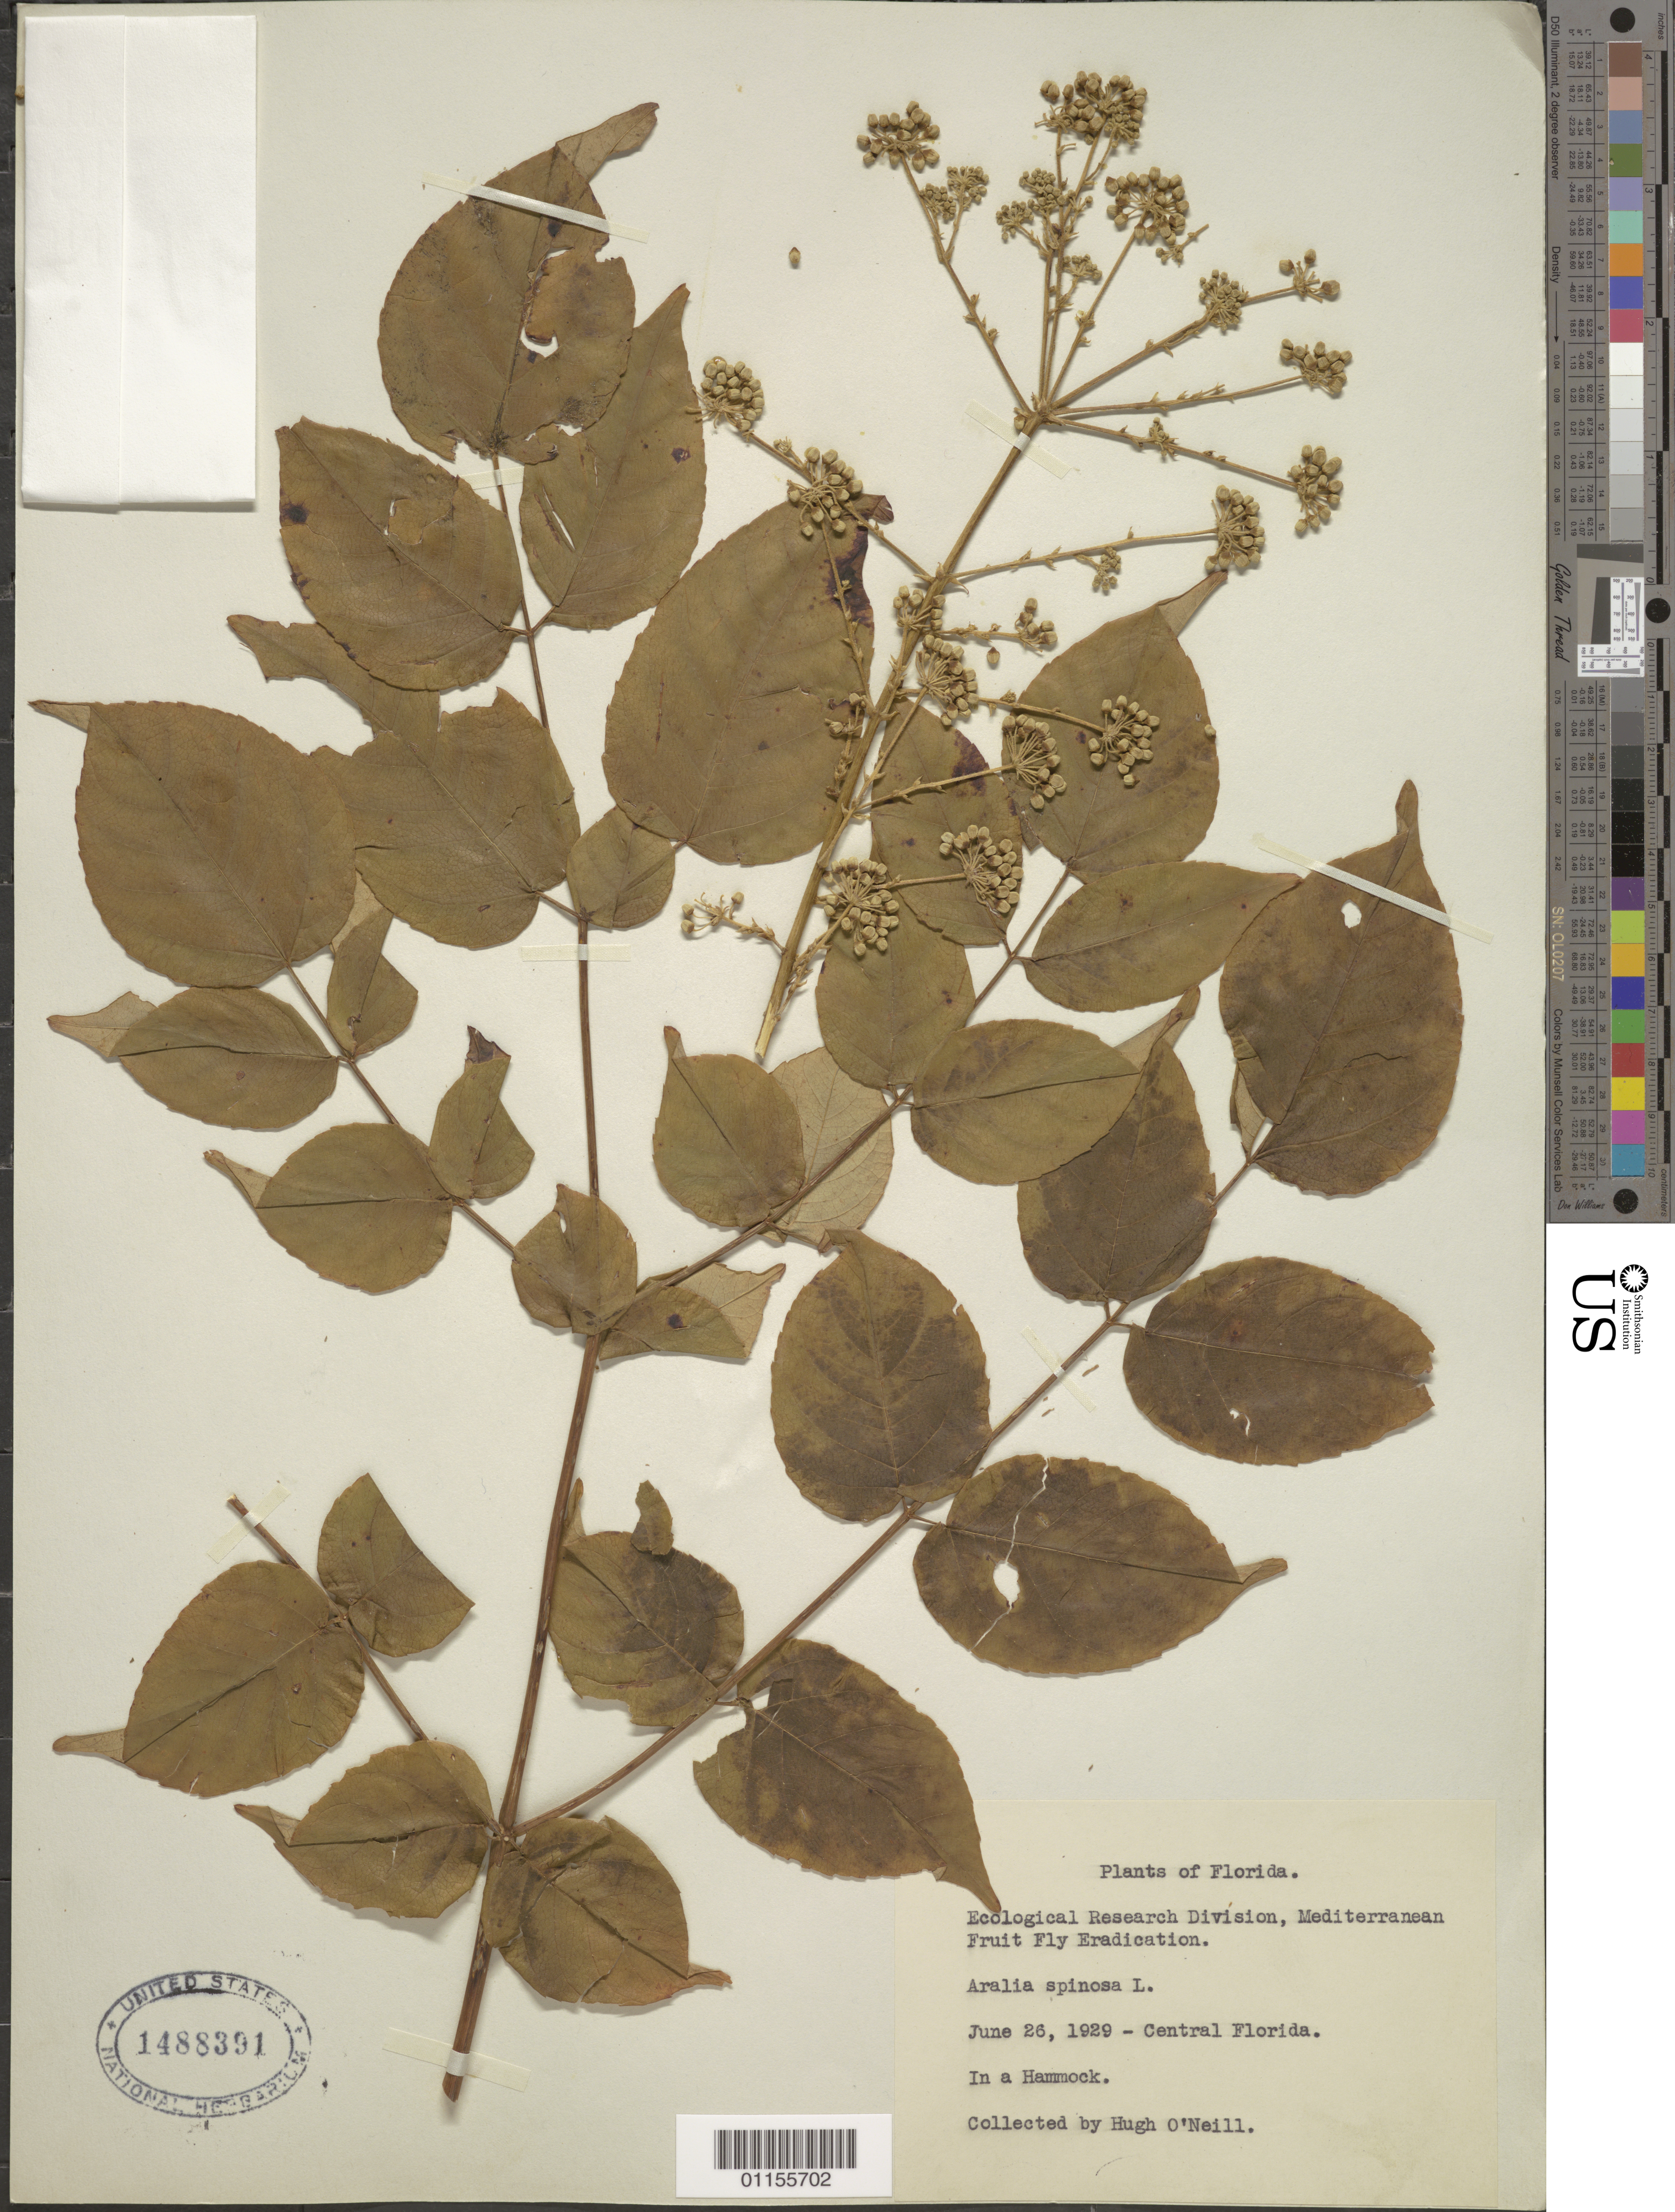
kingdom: Plantae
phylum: Tracheophyta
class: Magnoliopsida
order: Apiales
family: Araliaceae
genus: Aralia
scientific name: Aralia spinosa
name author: L.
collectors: H. O'Neill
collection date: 1929-06-26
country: United States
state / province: Florida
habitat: In a Hammock.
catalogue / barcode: US 1488391